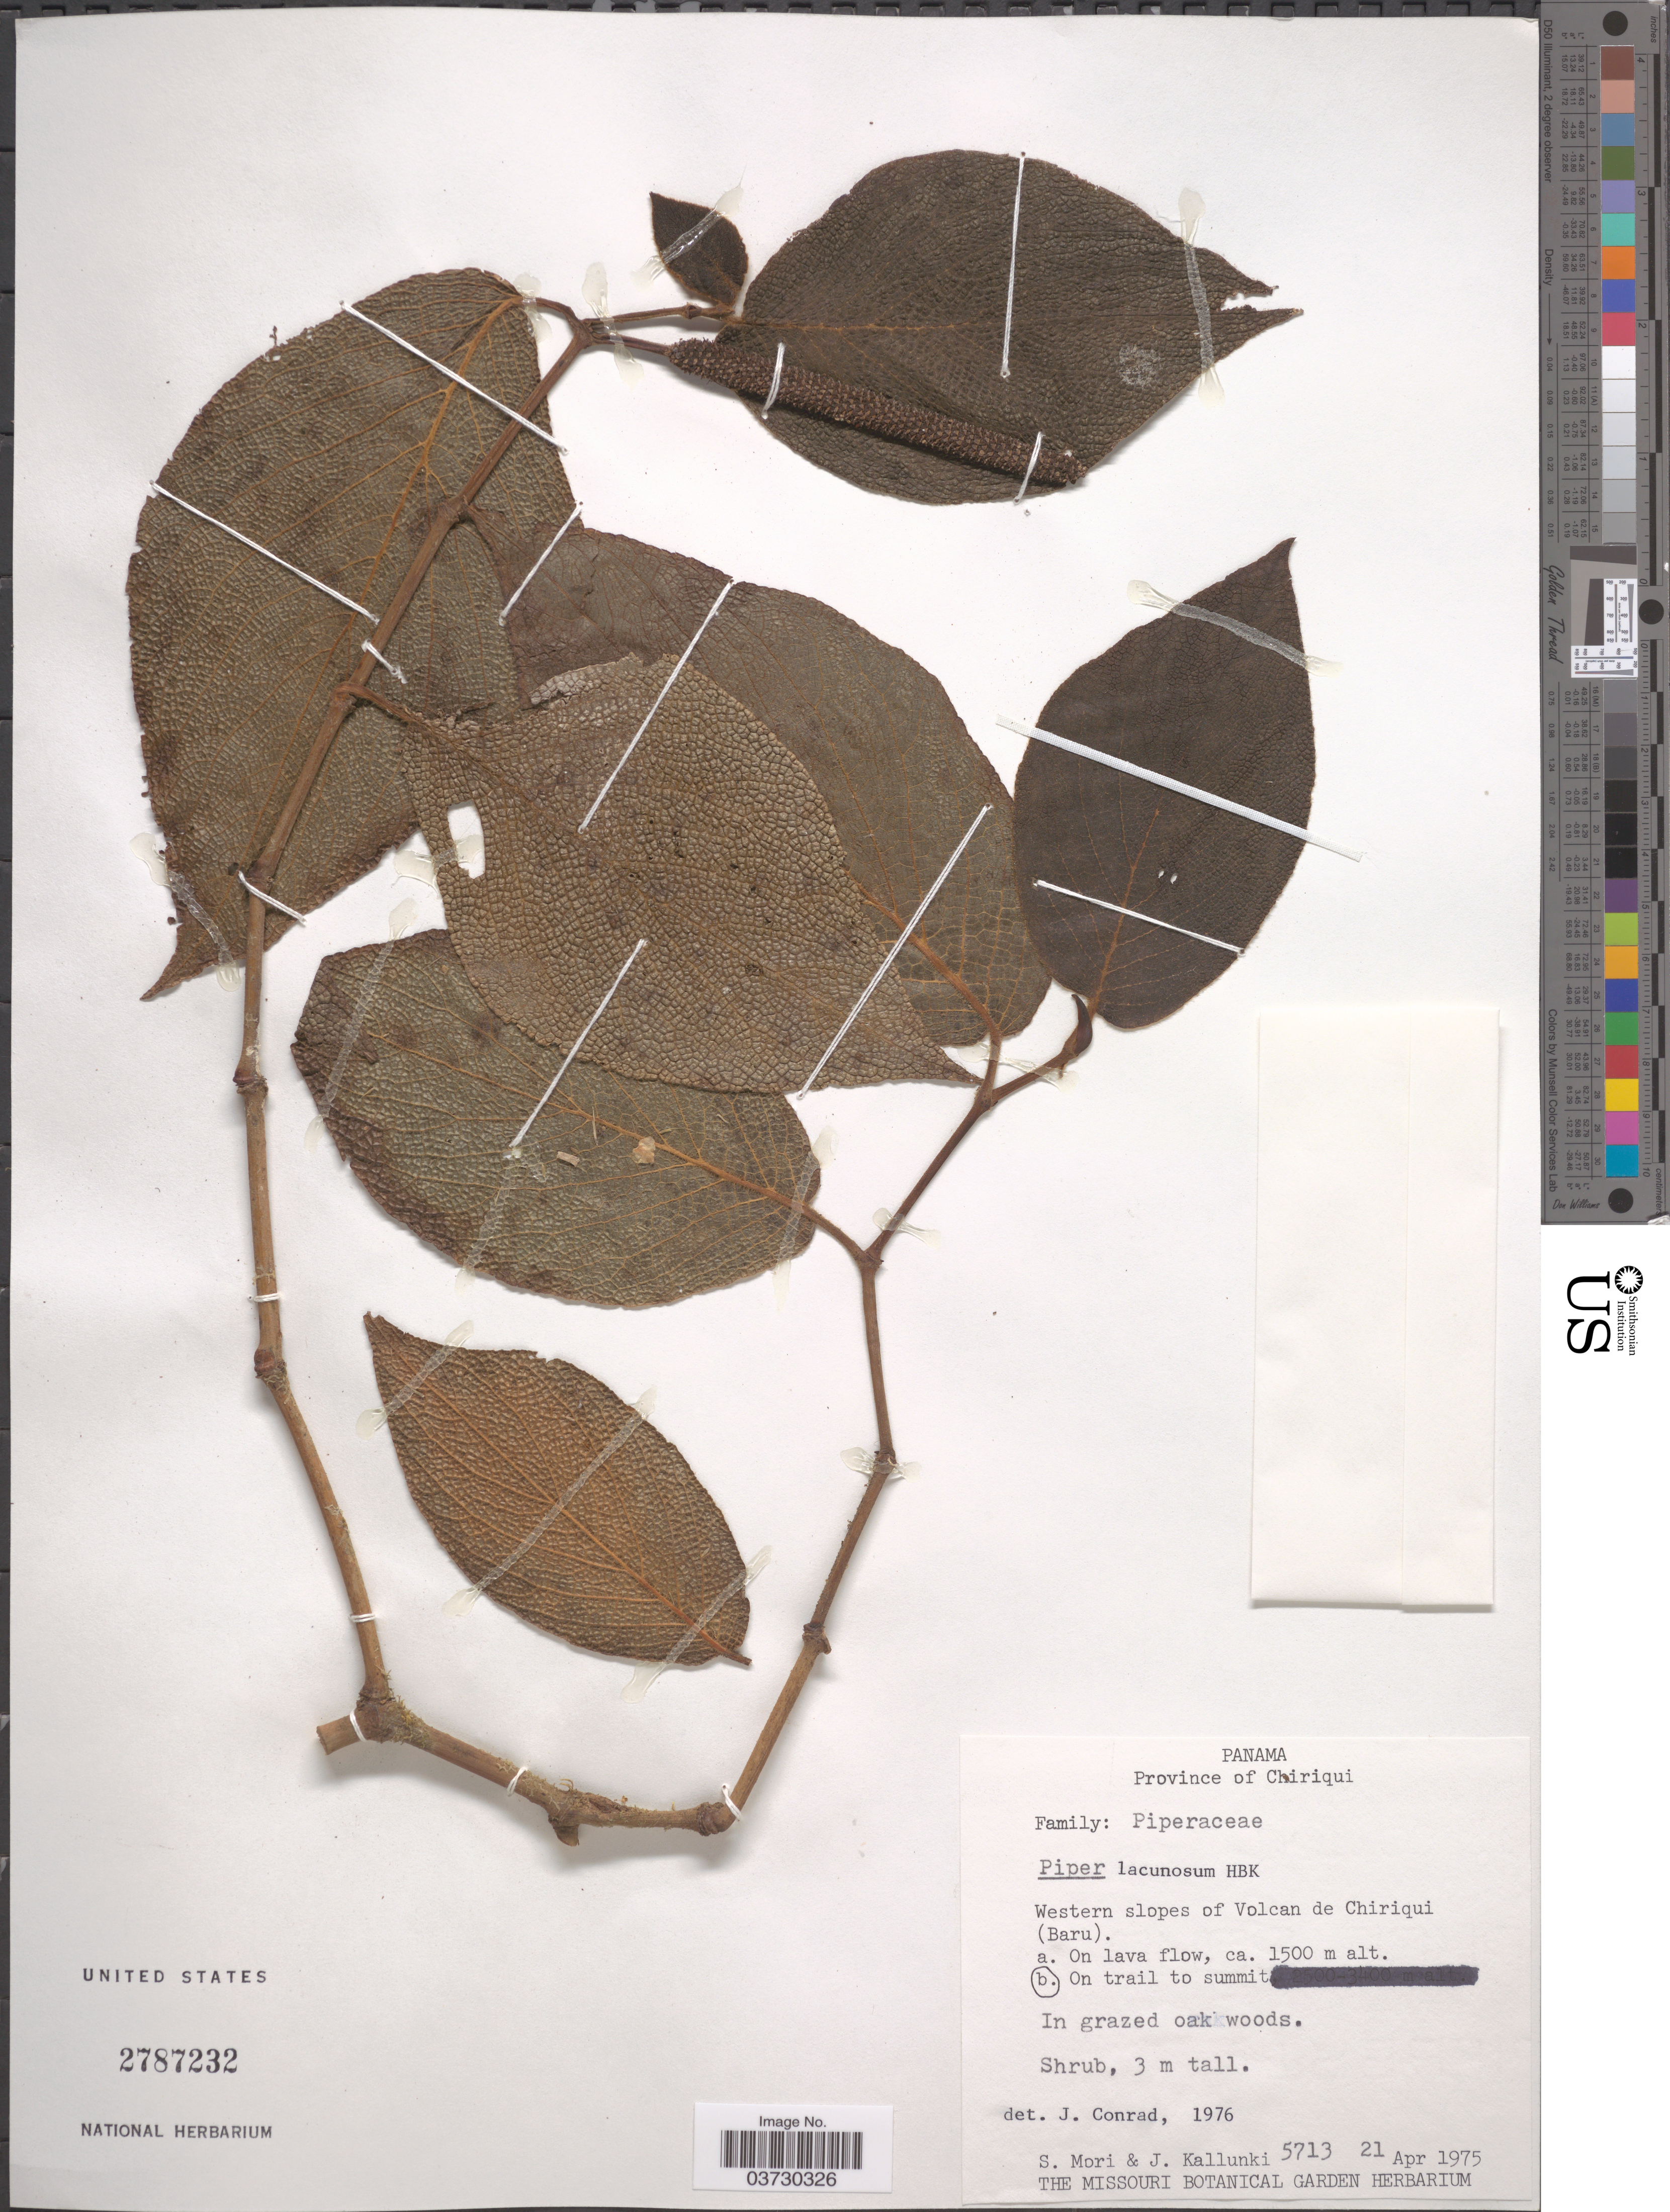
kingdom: Plantae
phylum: Tracheophyta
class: Magnoliopsida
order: Piperales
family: Piperaceae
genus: Piper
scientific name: Piper lacunosum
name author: Kunth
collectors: S. Mori & J. Kallunki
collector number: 5713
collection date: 1975-04-21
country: Panama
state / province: Chiriqui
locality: Western slopes of Volcan de Chiriqui (Baru). On trail to summit.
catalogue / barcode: US 2787232